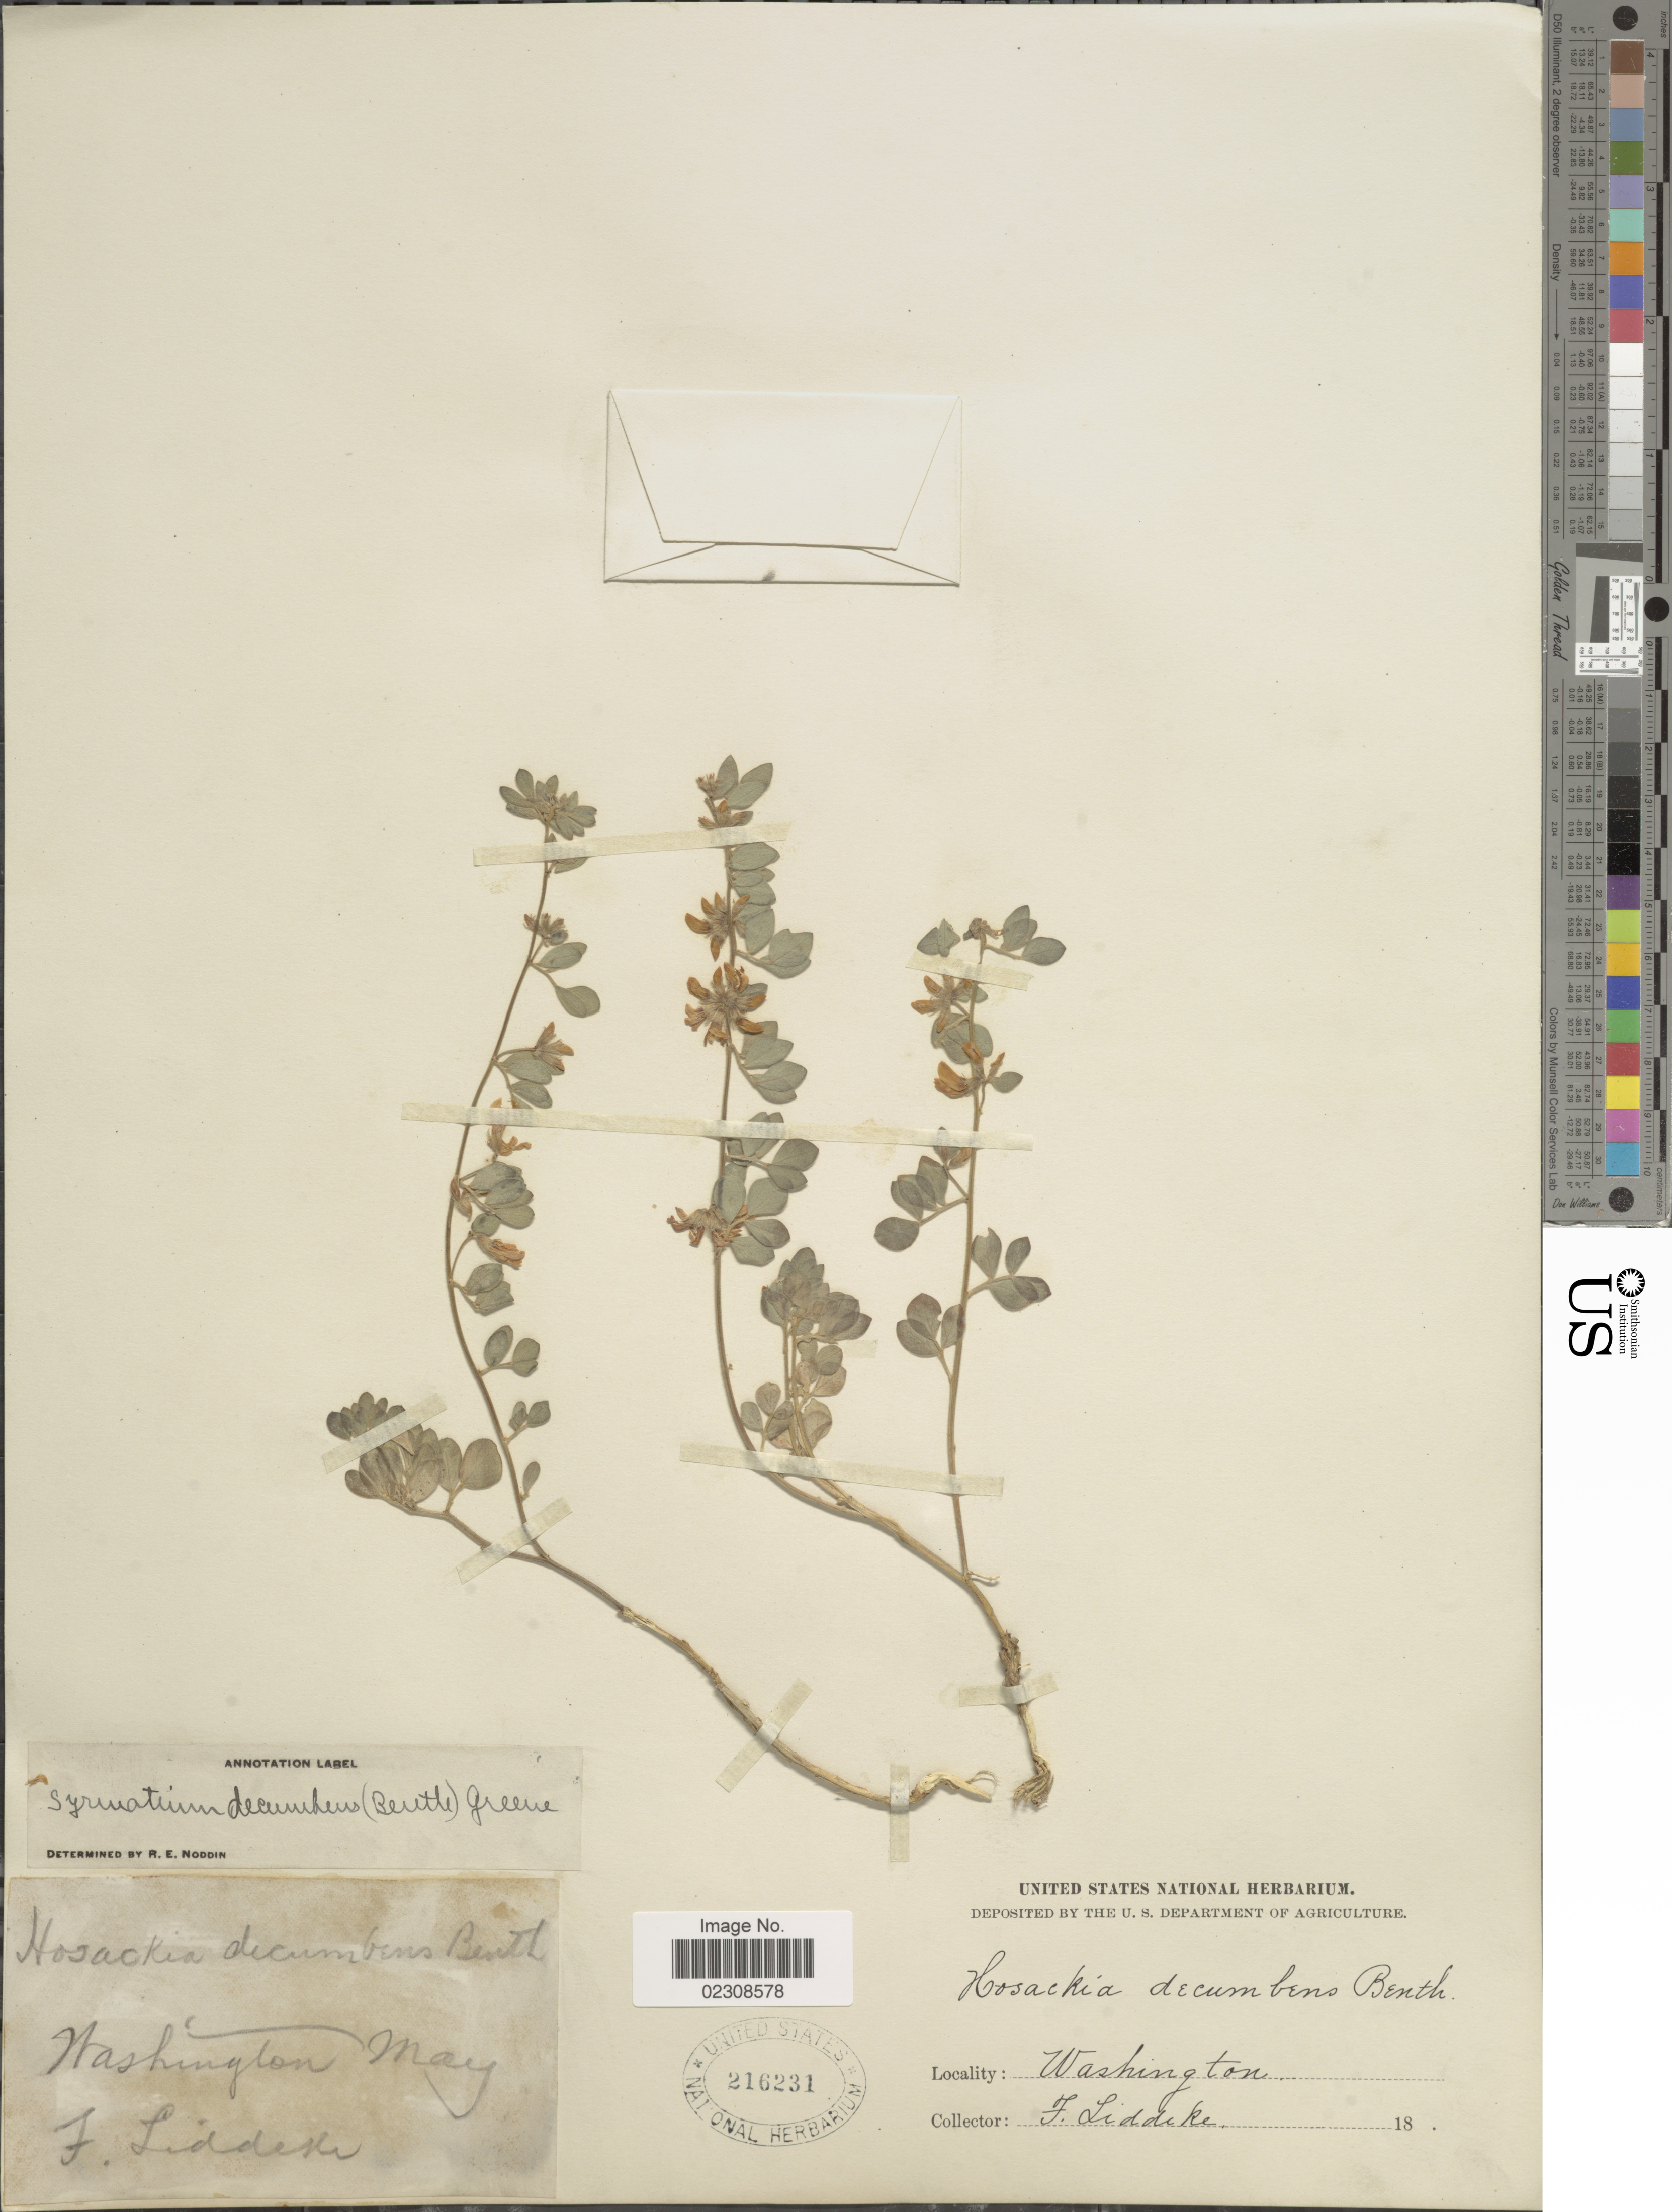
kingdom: Plantae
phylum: Tracheophyta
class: Magnoliopsida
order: Fabales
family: Fabaceae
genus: Syrmatium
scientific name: Syrmatium decumbens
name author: (Benth.) Greene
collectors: F. Liddeke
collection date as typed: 18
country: United States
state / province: Washington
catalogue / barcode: US 216231